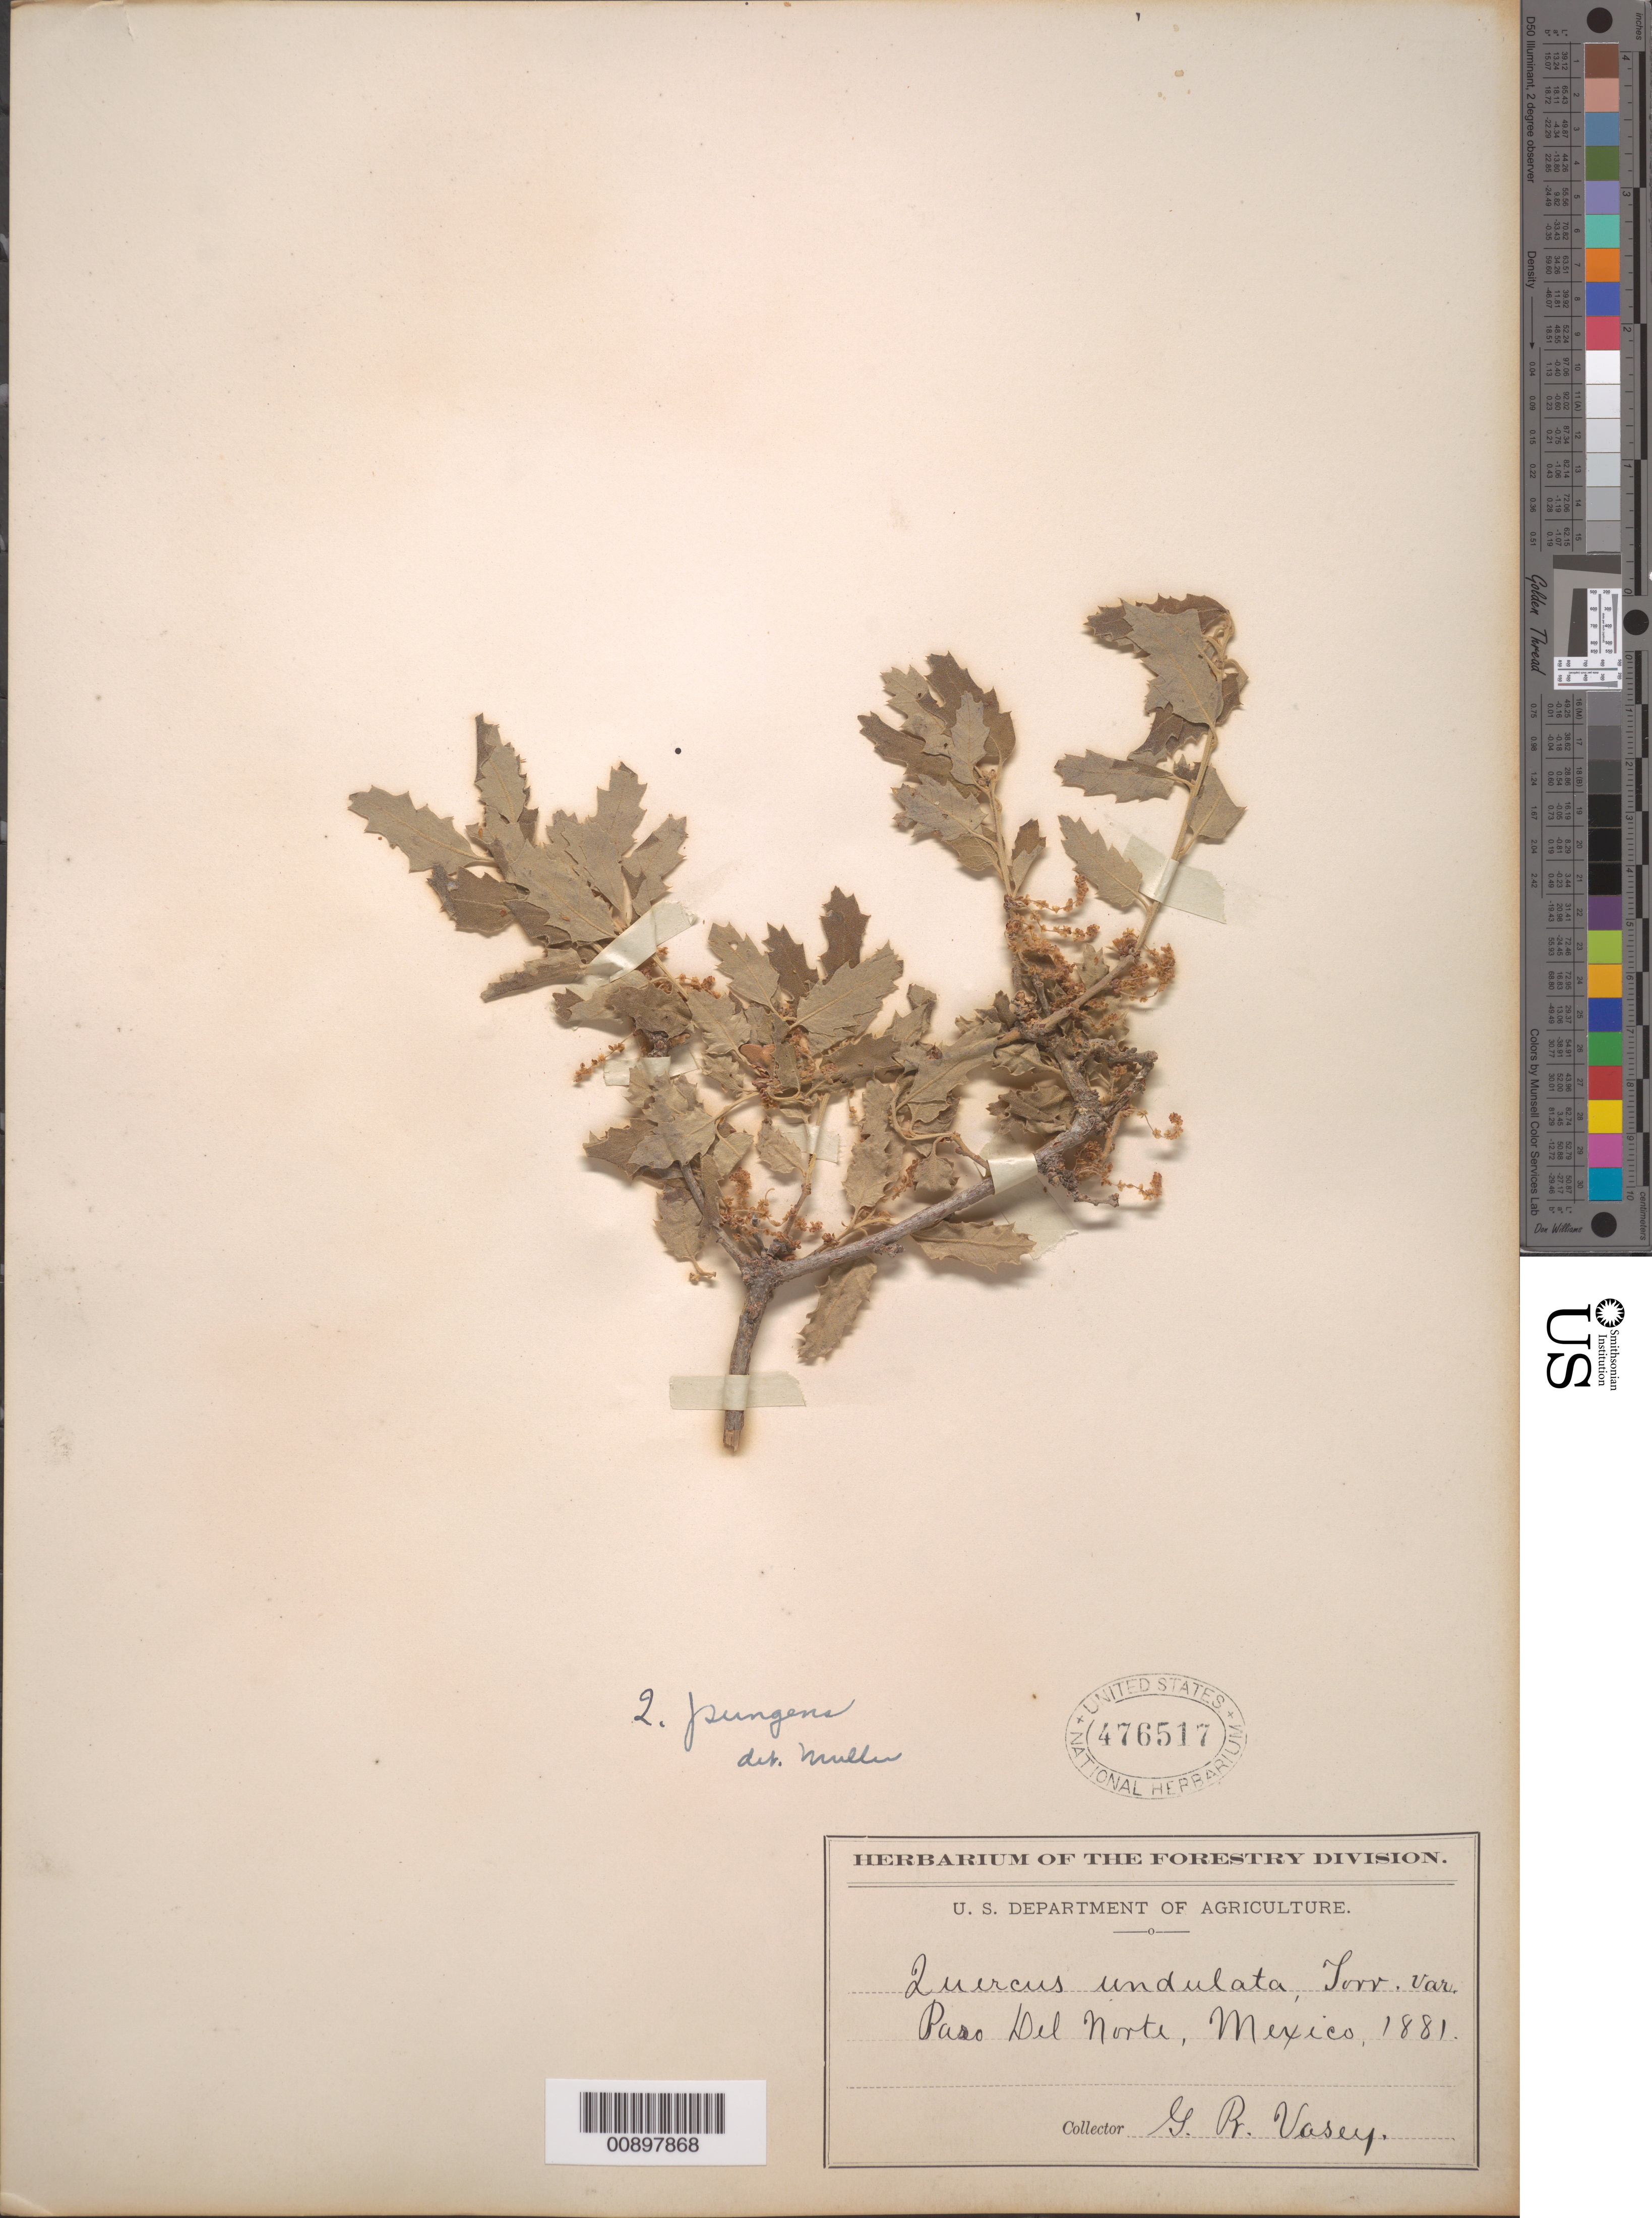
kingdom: Plantae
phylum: Tracheophyta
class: Magnoliopsida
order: Fagales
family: Fagaceae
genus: Quercus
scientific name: Quercus pungens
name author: Liebm.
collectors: G. Vasey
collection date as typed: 1881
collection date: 1881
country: Mexico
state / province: Chihuahua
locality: Paso del Norte (currently Ciudad Juárez)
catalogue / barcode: US 476517